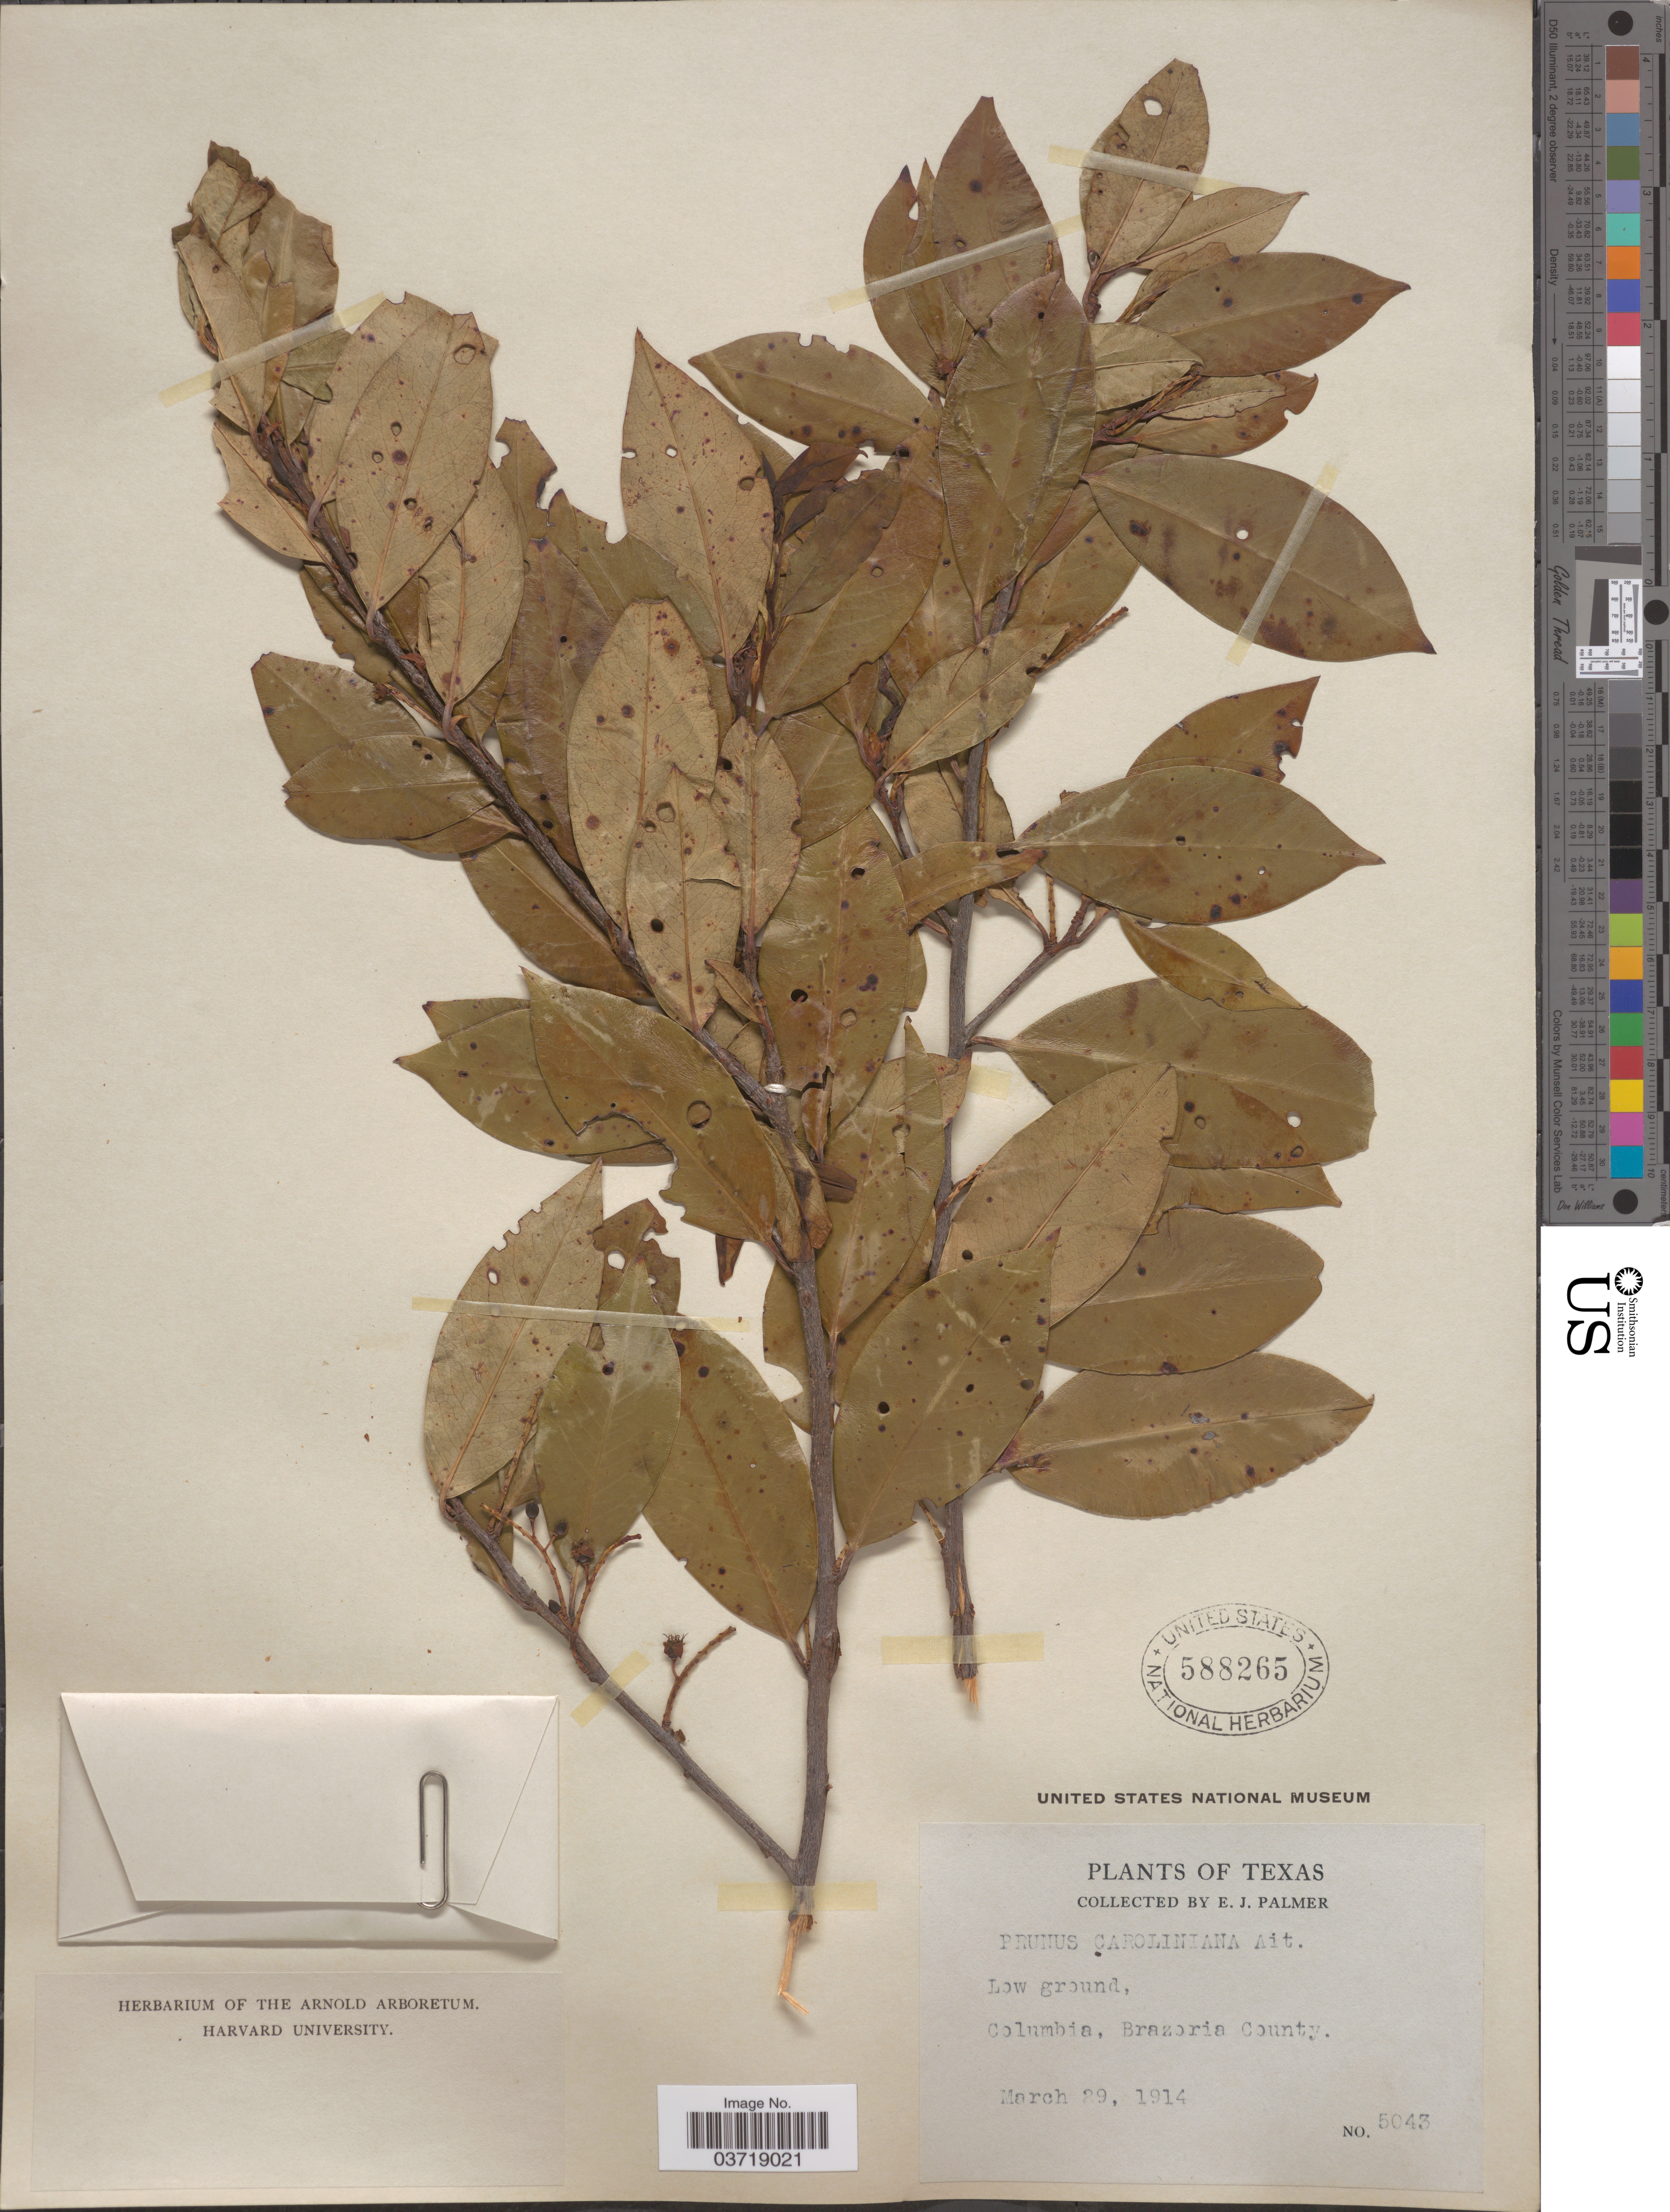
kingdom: Plantae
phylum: Tracheophyta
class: Magnoliopsida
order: Rosales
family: Rosaceae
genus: Prunus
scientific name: Prunus caroliniana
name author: (Mill.) Aiton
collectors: E. J. Palmer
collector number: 5043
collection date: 1914-03-29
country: United States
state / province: Texas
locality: Columbia, Brazoria County.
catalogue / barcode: US 588265